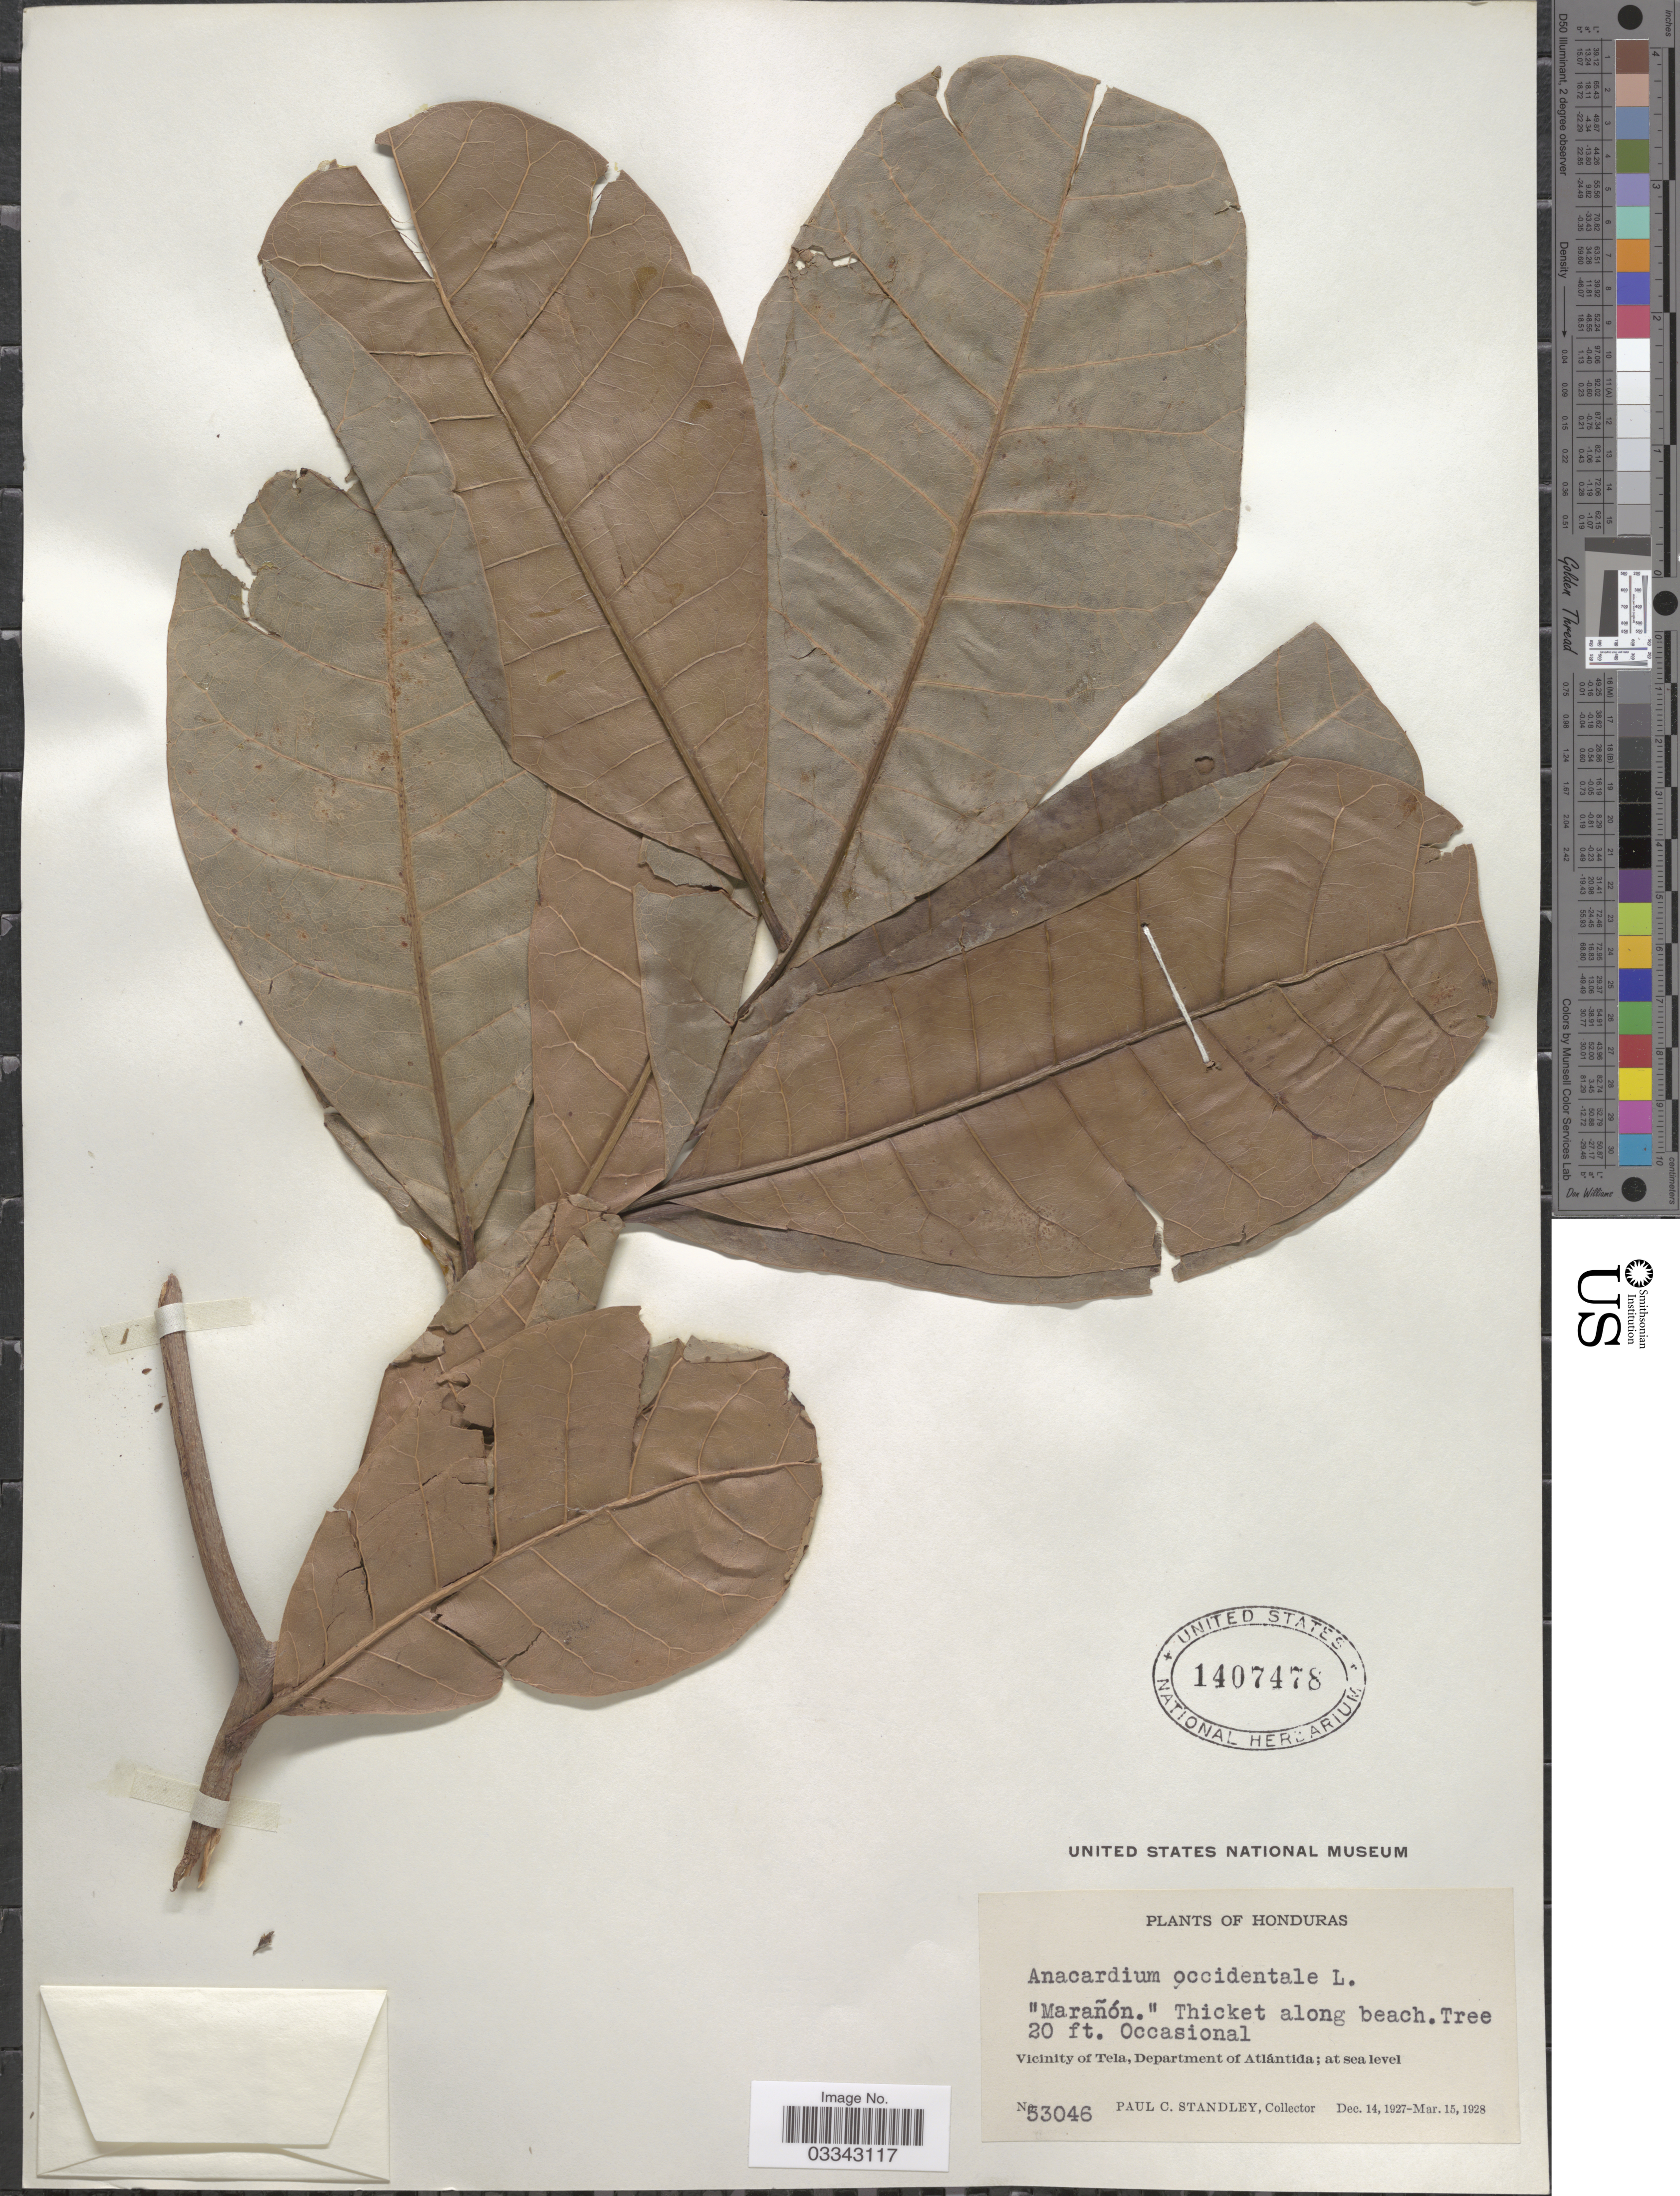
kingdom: Plantae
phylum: Tracheophyta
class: Magnoliopsida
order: Sapindales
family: Anacardiaceae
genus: Anacardium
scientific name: Anacardium occidentale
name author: L.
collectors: P. C. Standley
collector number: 53046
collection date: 1927-12-14/1928-03-15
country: Honduras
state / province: Atlántida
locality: Vicinity of Tela, Department of Atlántida.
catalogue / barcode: US 1407478